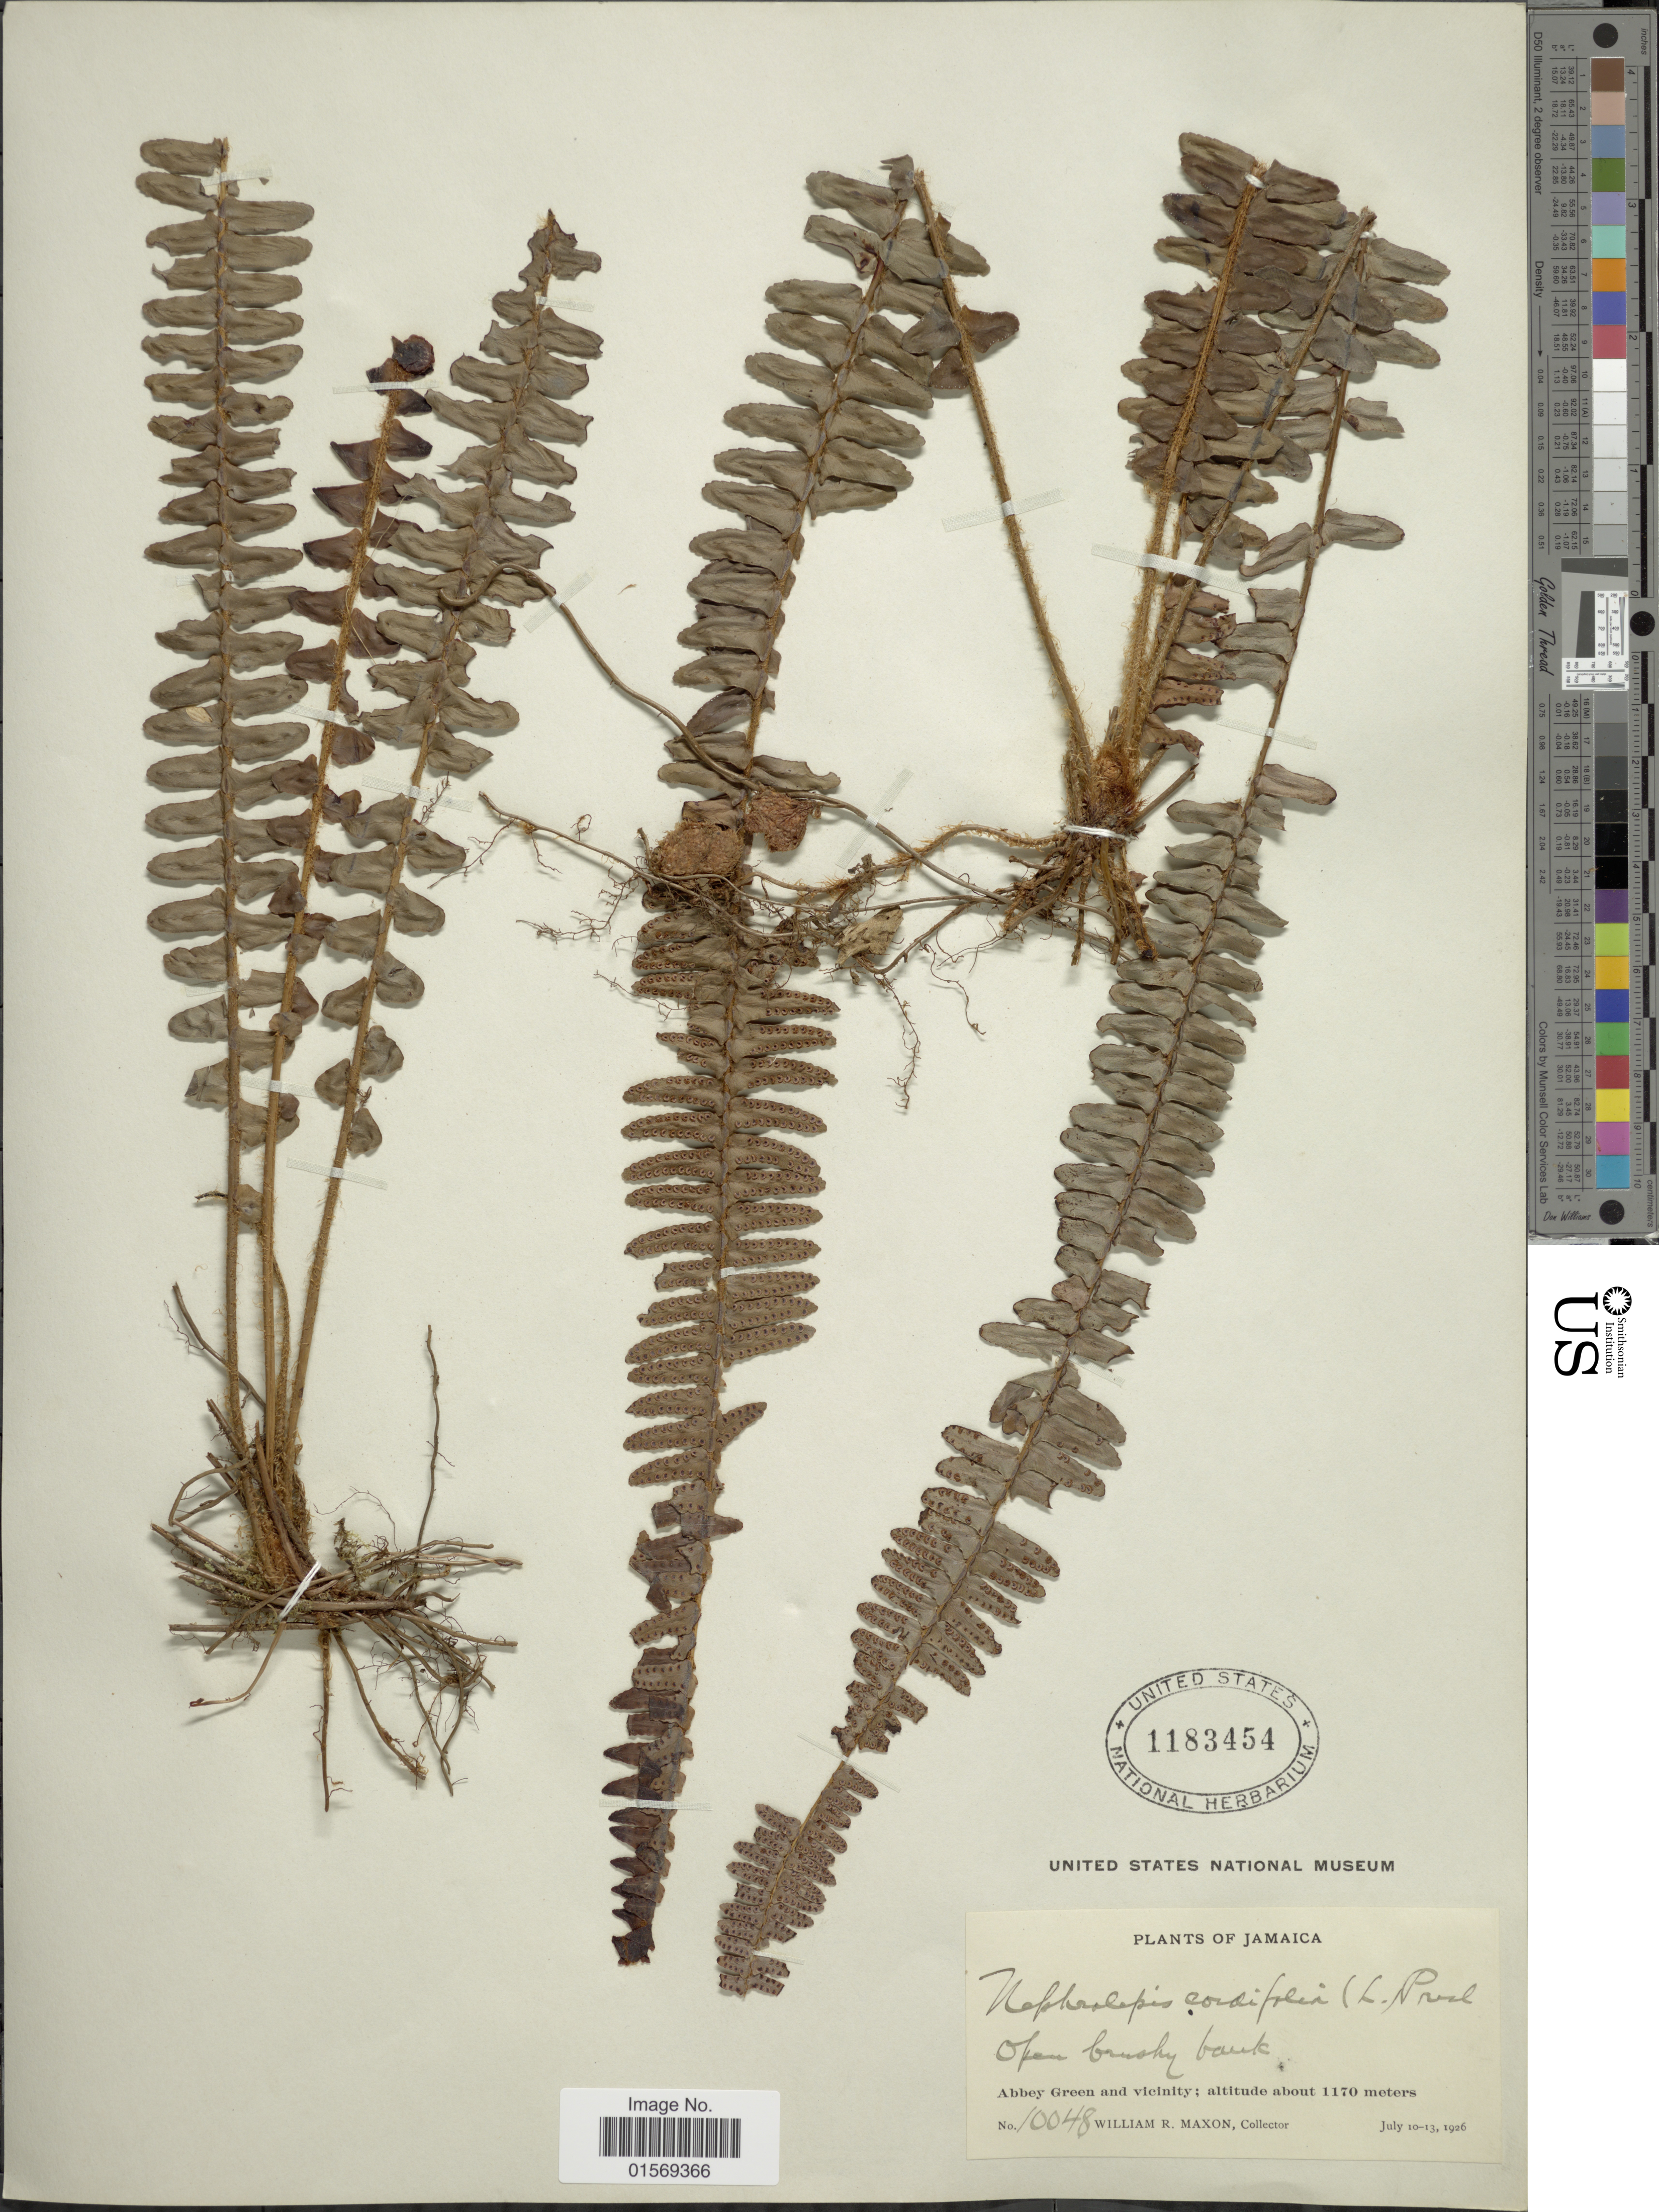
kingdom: Plantae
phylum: Tracheophyta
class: Polypodiopsida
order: Polypodiales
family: Nephrolepidaceae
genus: Nephrolepis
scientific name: Nephrolepis cordifolia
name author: (L.) C. Presl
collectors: W. R. Maxon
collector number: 10048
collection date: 1926-07-10/1926-07-13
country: Jamaica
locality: Jamaica, Abbey Green and vicinity.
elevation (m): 1170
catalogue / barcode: US 1183454